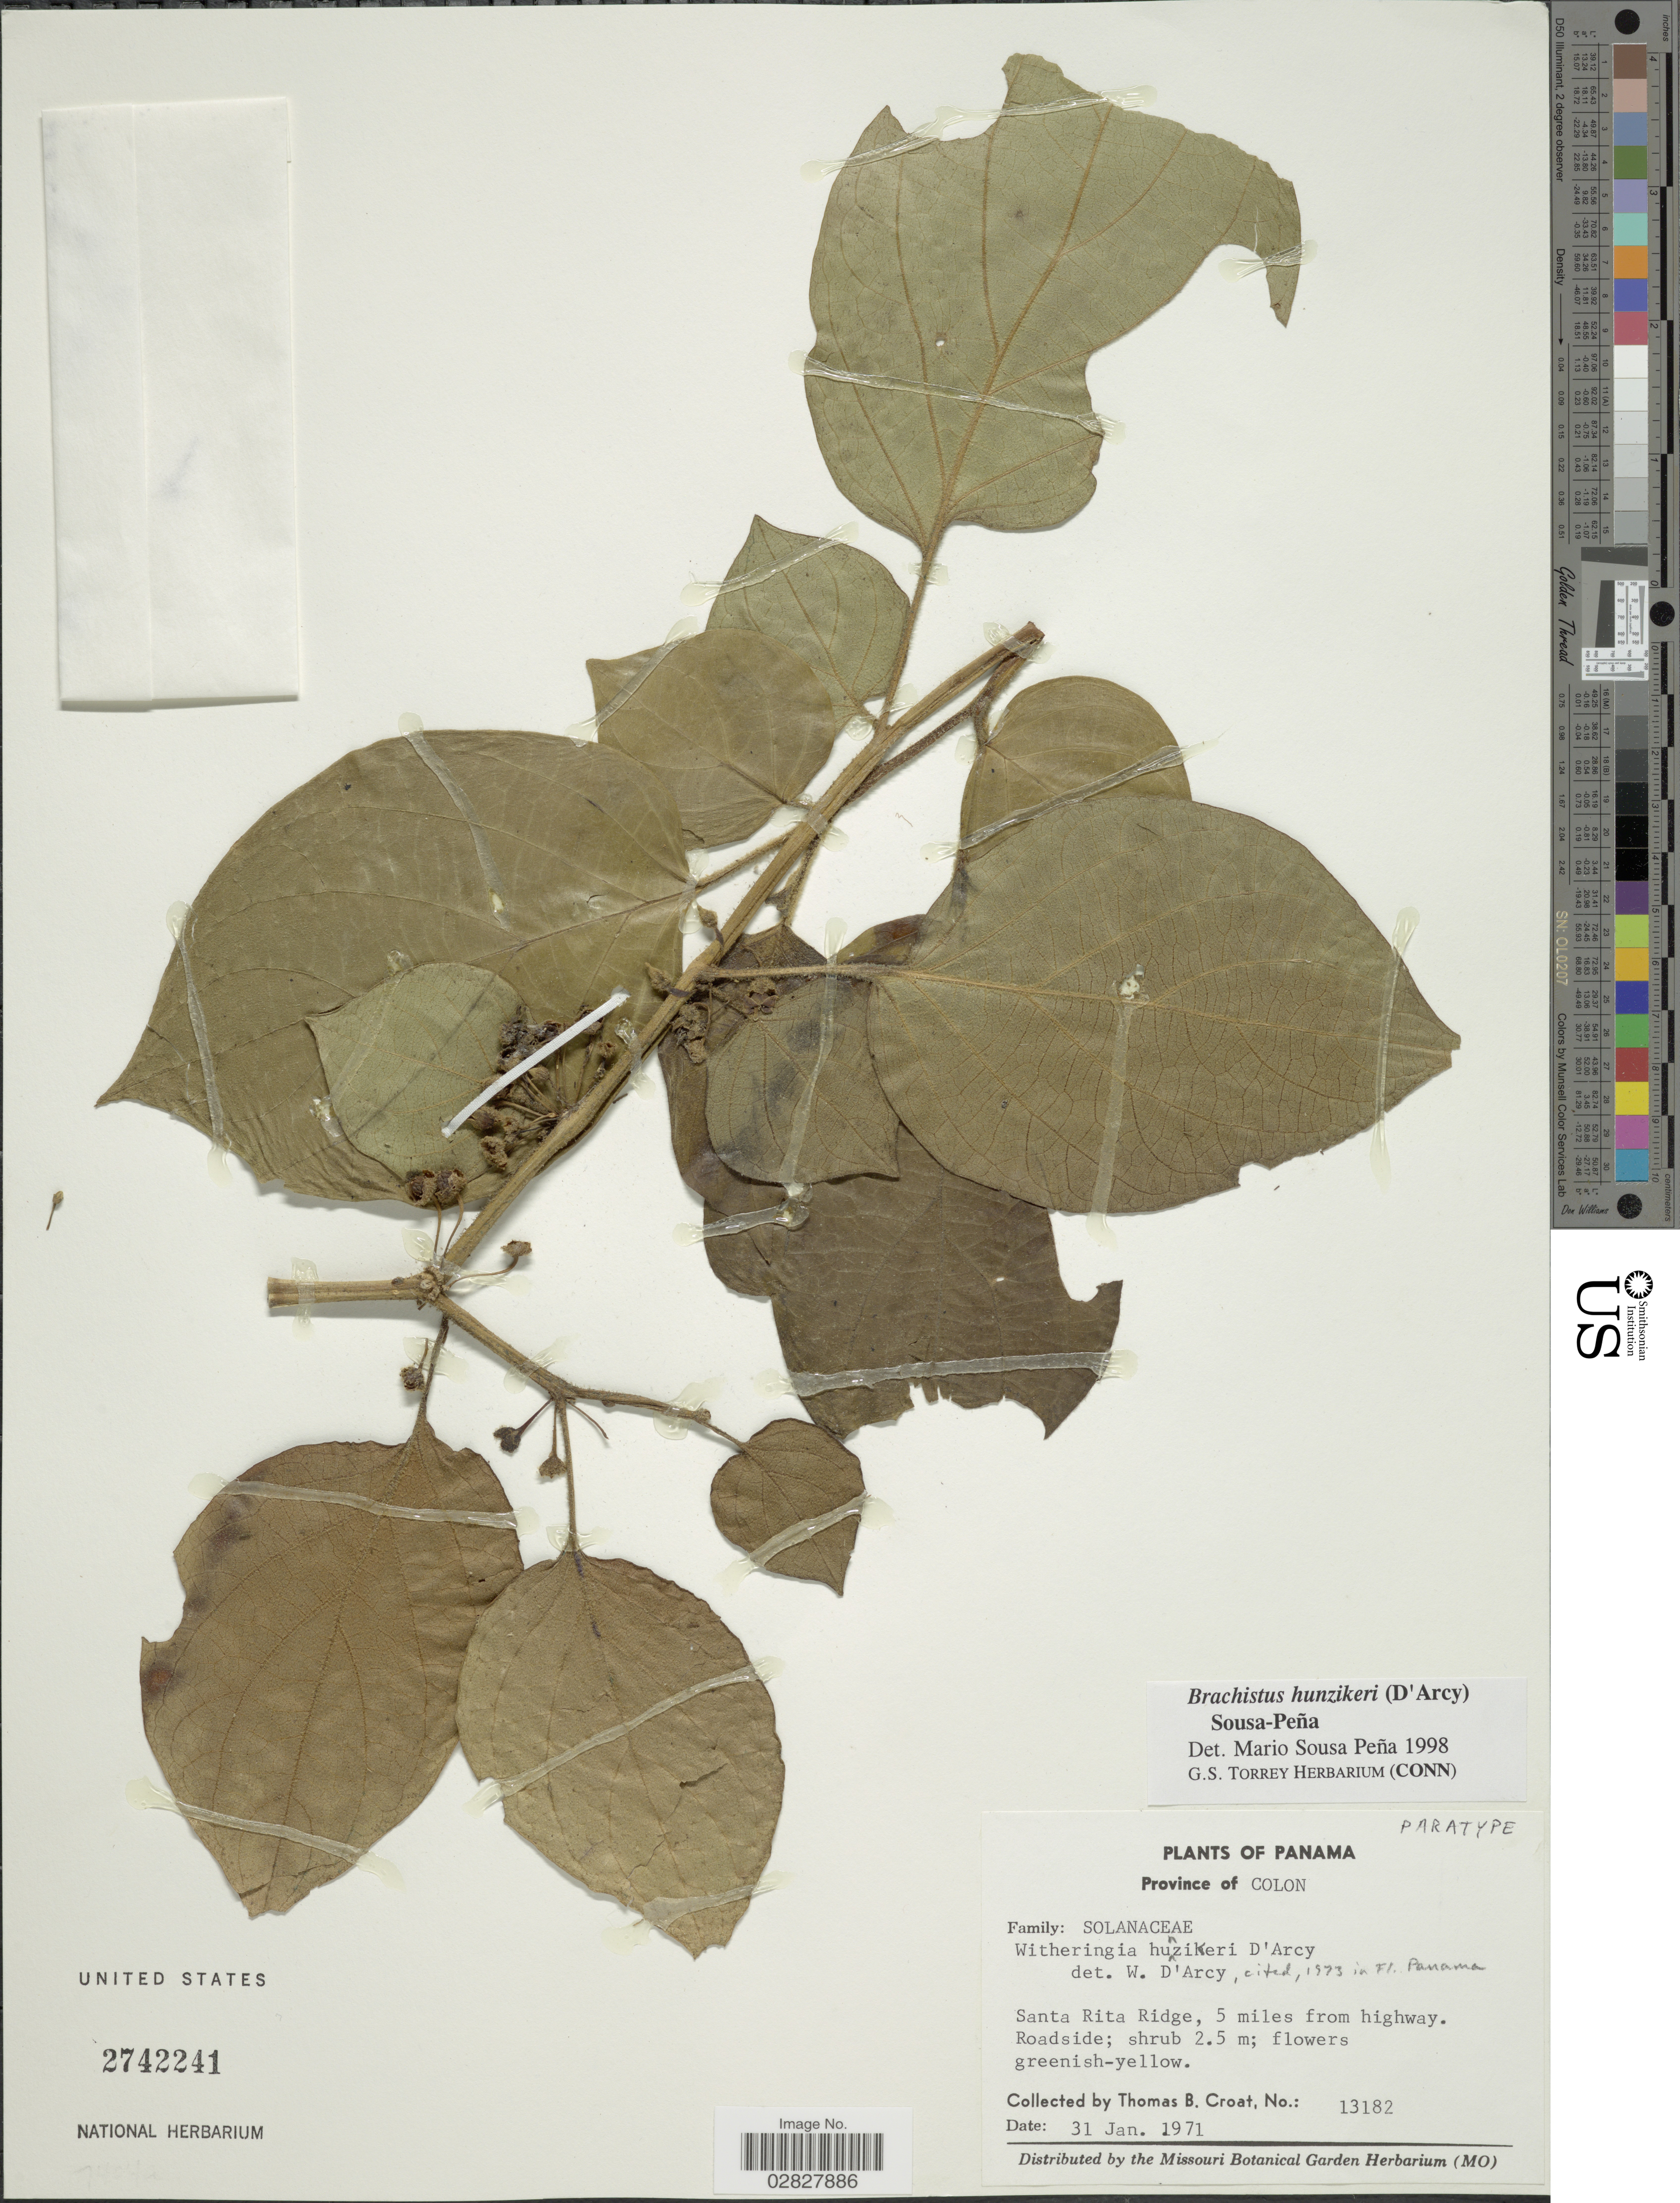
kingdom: Plantae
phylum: Tracheophyta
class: Magnoliopsida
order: Solanales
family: Solanaceae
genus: Brachistus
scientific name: Brachistus hunzikeri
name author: (D'Arcy) Sousa-Peña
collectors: T. B. Croat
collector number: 13182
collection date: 1971-01-31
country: Panama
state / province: Colón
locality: Province of Colon, Santa Rita Ridge, 5 miles from highway. Roadside.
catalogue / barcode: US 2742241